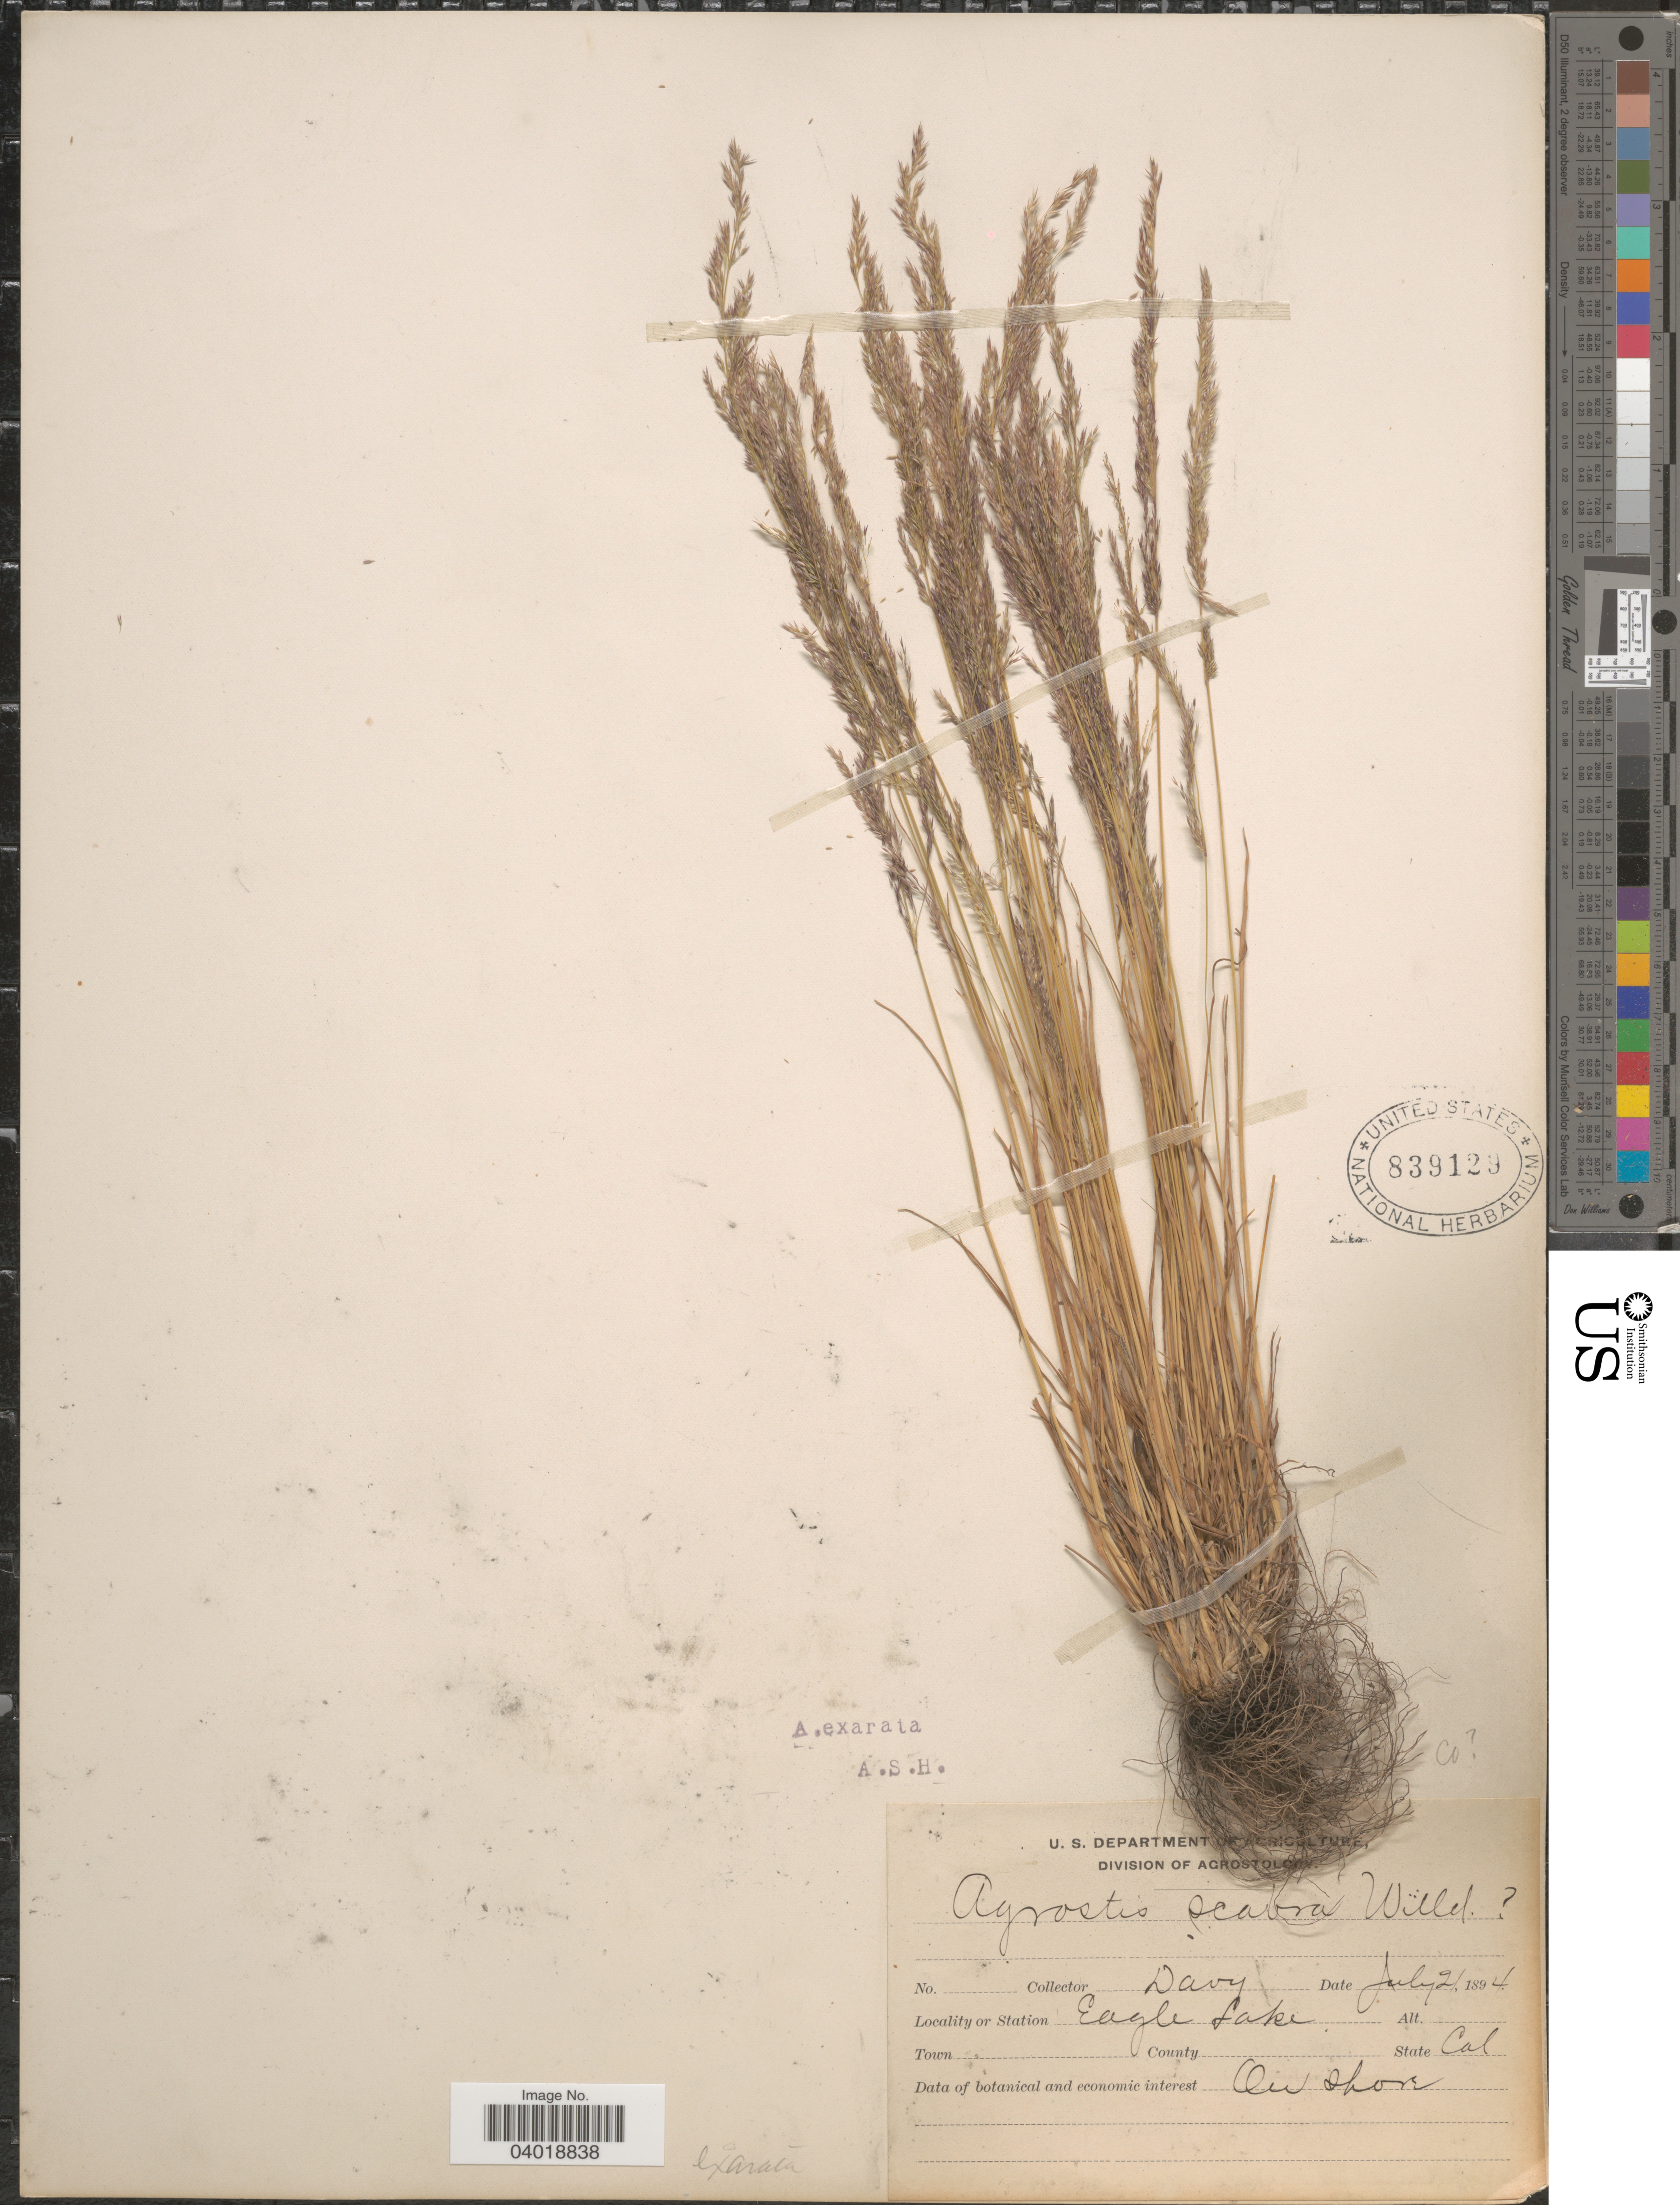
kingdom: Plantae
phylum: Tracheophyta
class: Liliopsida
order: Poales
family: Poaceae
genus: Agrostis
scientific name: Agrostis exarata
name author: Trin.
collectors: Davy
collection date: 1894-07-21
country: United States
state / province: California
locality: Eagle Lake.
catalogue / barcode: US 839129